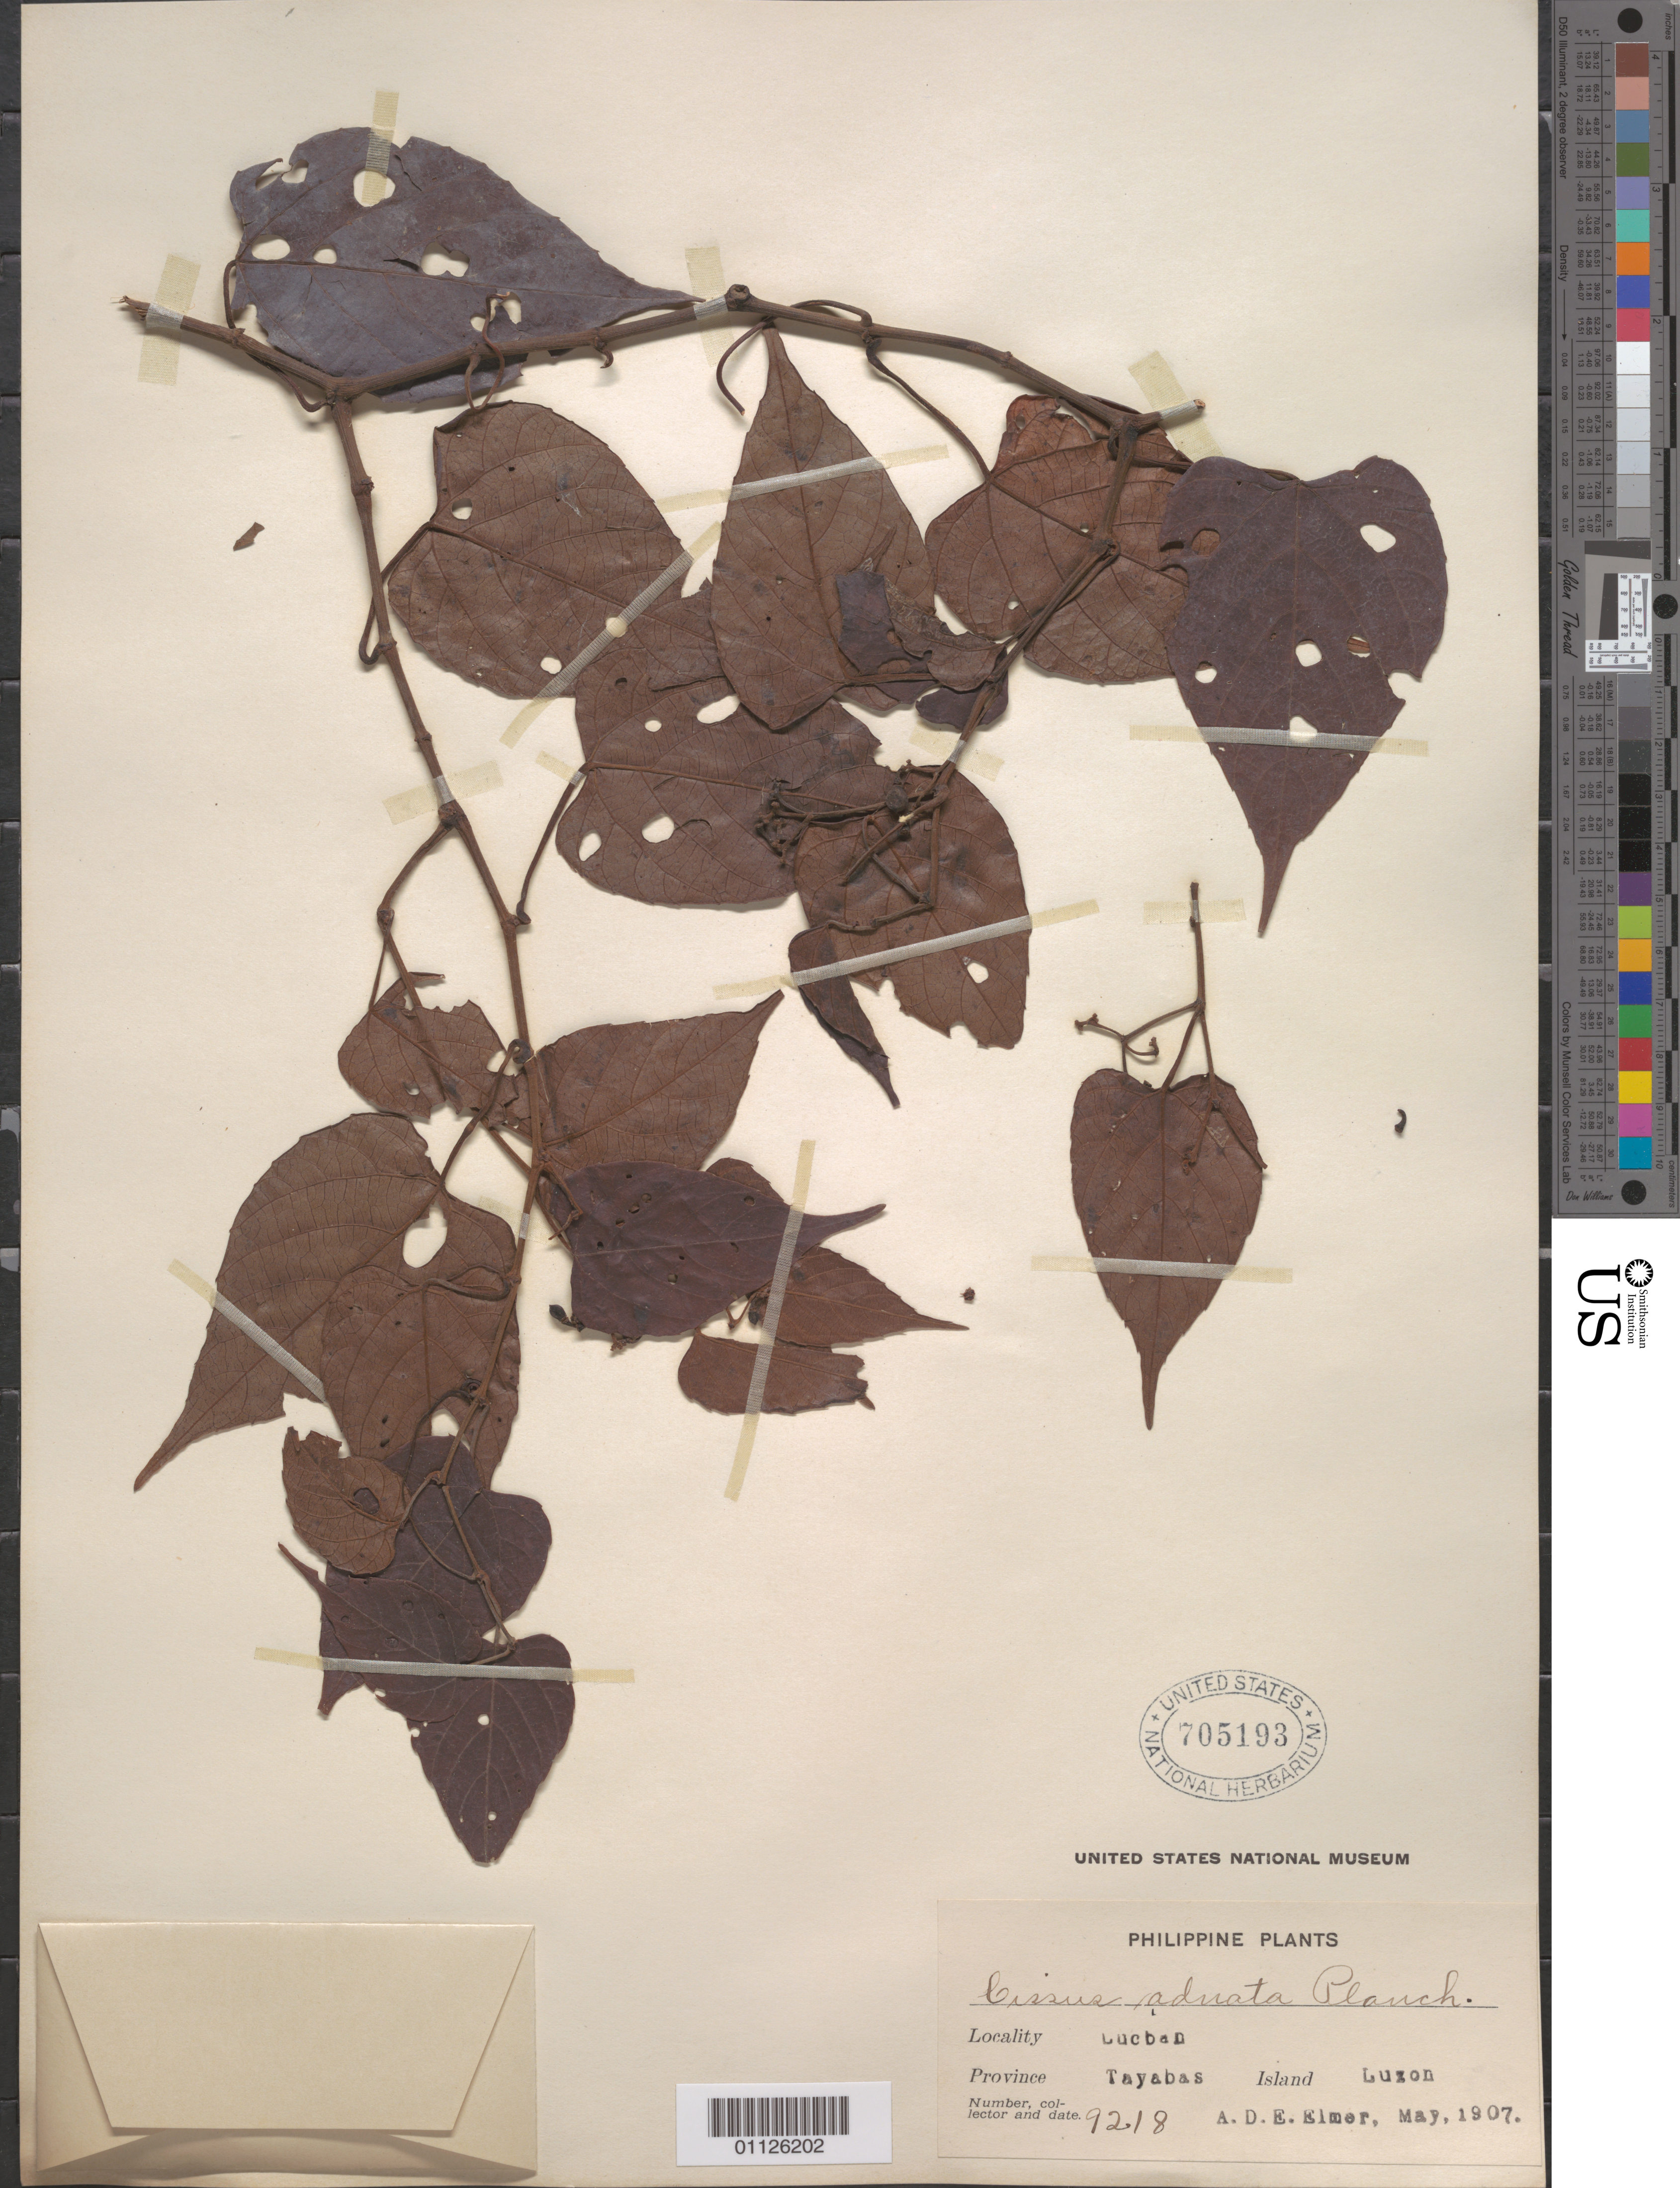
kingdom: Plantae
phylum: Tracheophyta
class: Magnoliopsida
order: Vitales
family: Vitaceae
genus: Cissus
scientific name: Cissus adnata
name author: Roxb.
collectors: A. D. E. Elmer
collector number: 9218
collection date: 1907-05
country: Philippines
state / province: Calabarzon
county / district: Quezon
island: Luzon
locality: Lucban. Tayabas.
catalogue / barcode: US 705193